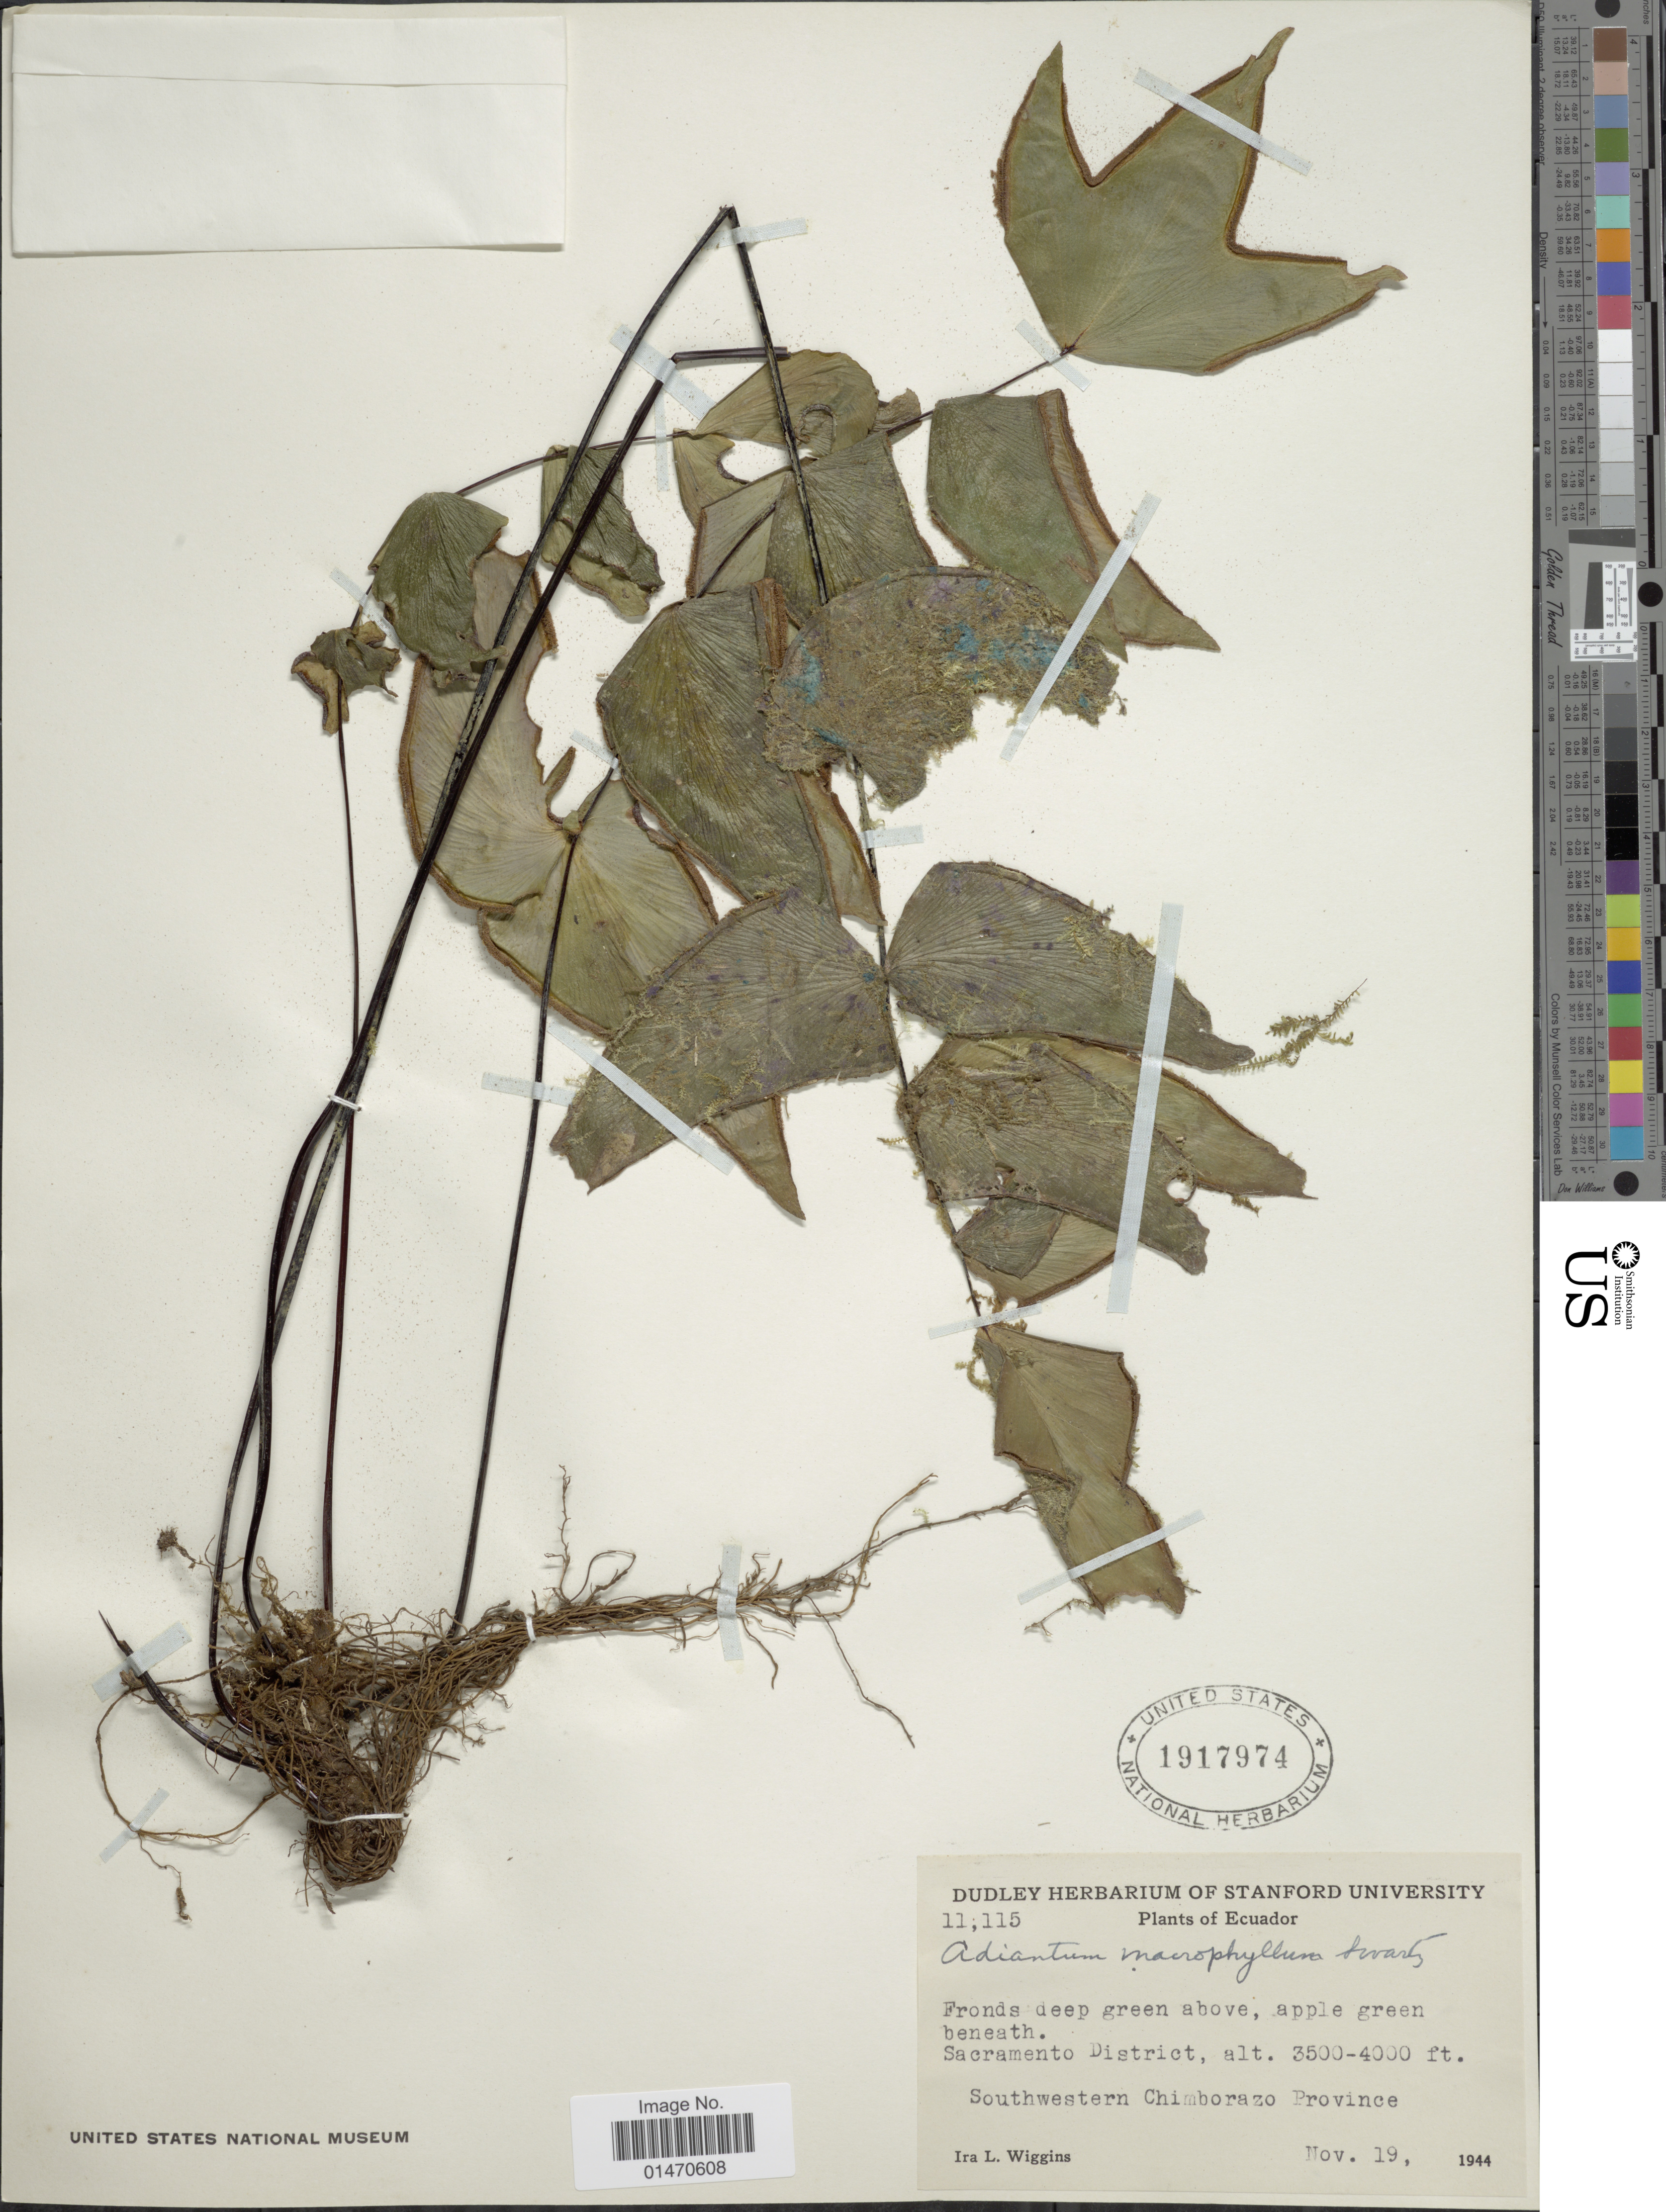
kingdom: Plantae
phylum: Tracheophyta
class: Polypodiopsida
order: Polypodiales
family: Pteridaceae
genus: Adiantum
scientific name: Adiantum macrophyllum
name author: Sw.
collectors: I. L. Wiggins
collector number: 11115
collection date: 1944-11-19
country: Ecuador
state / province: Chimborazo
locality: Ecuador, Sacramento District, Southwestern Chimborazo Province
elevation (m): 1067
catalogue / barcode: US 1917974